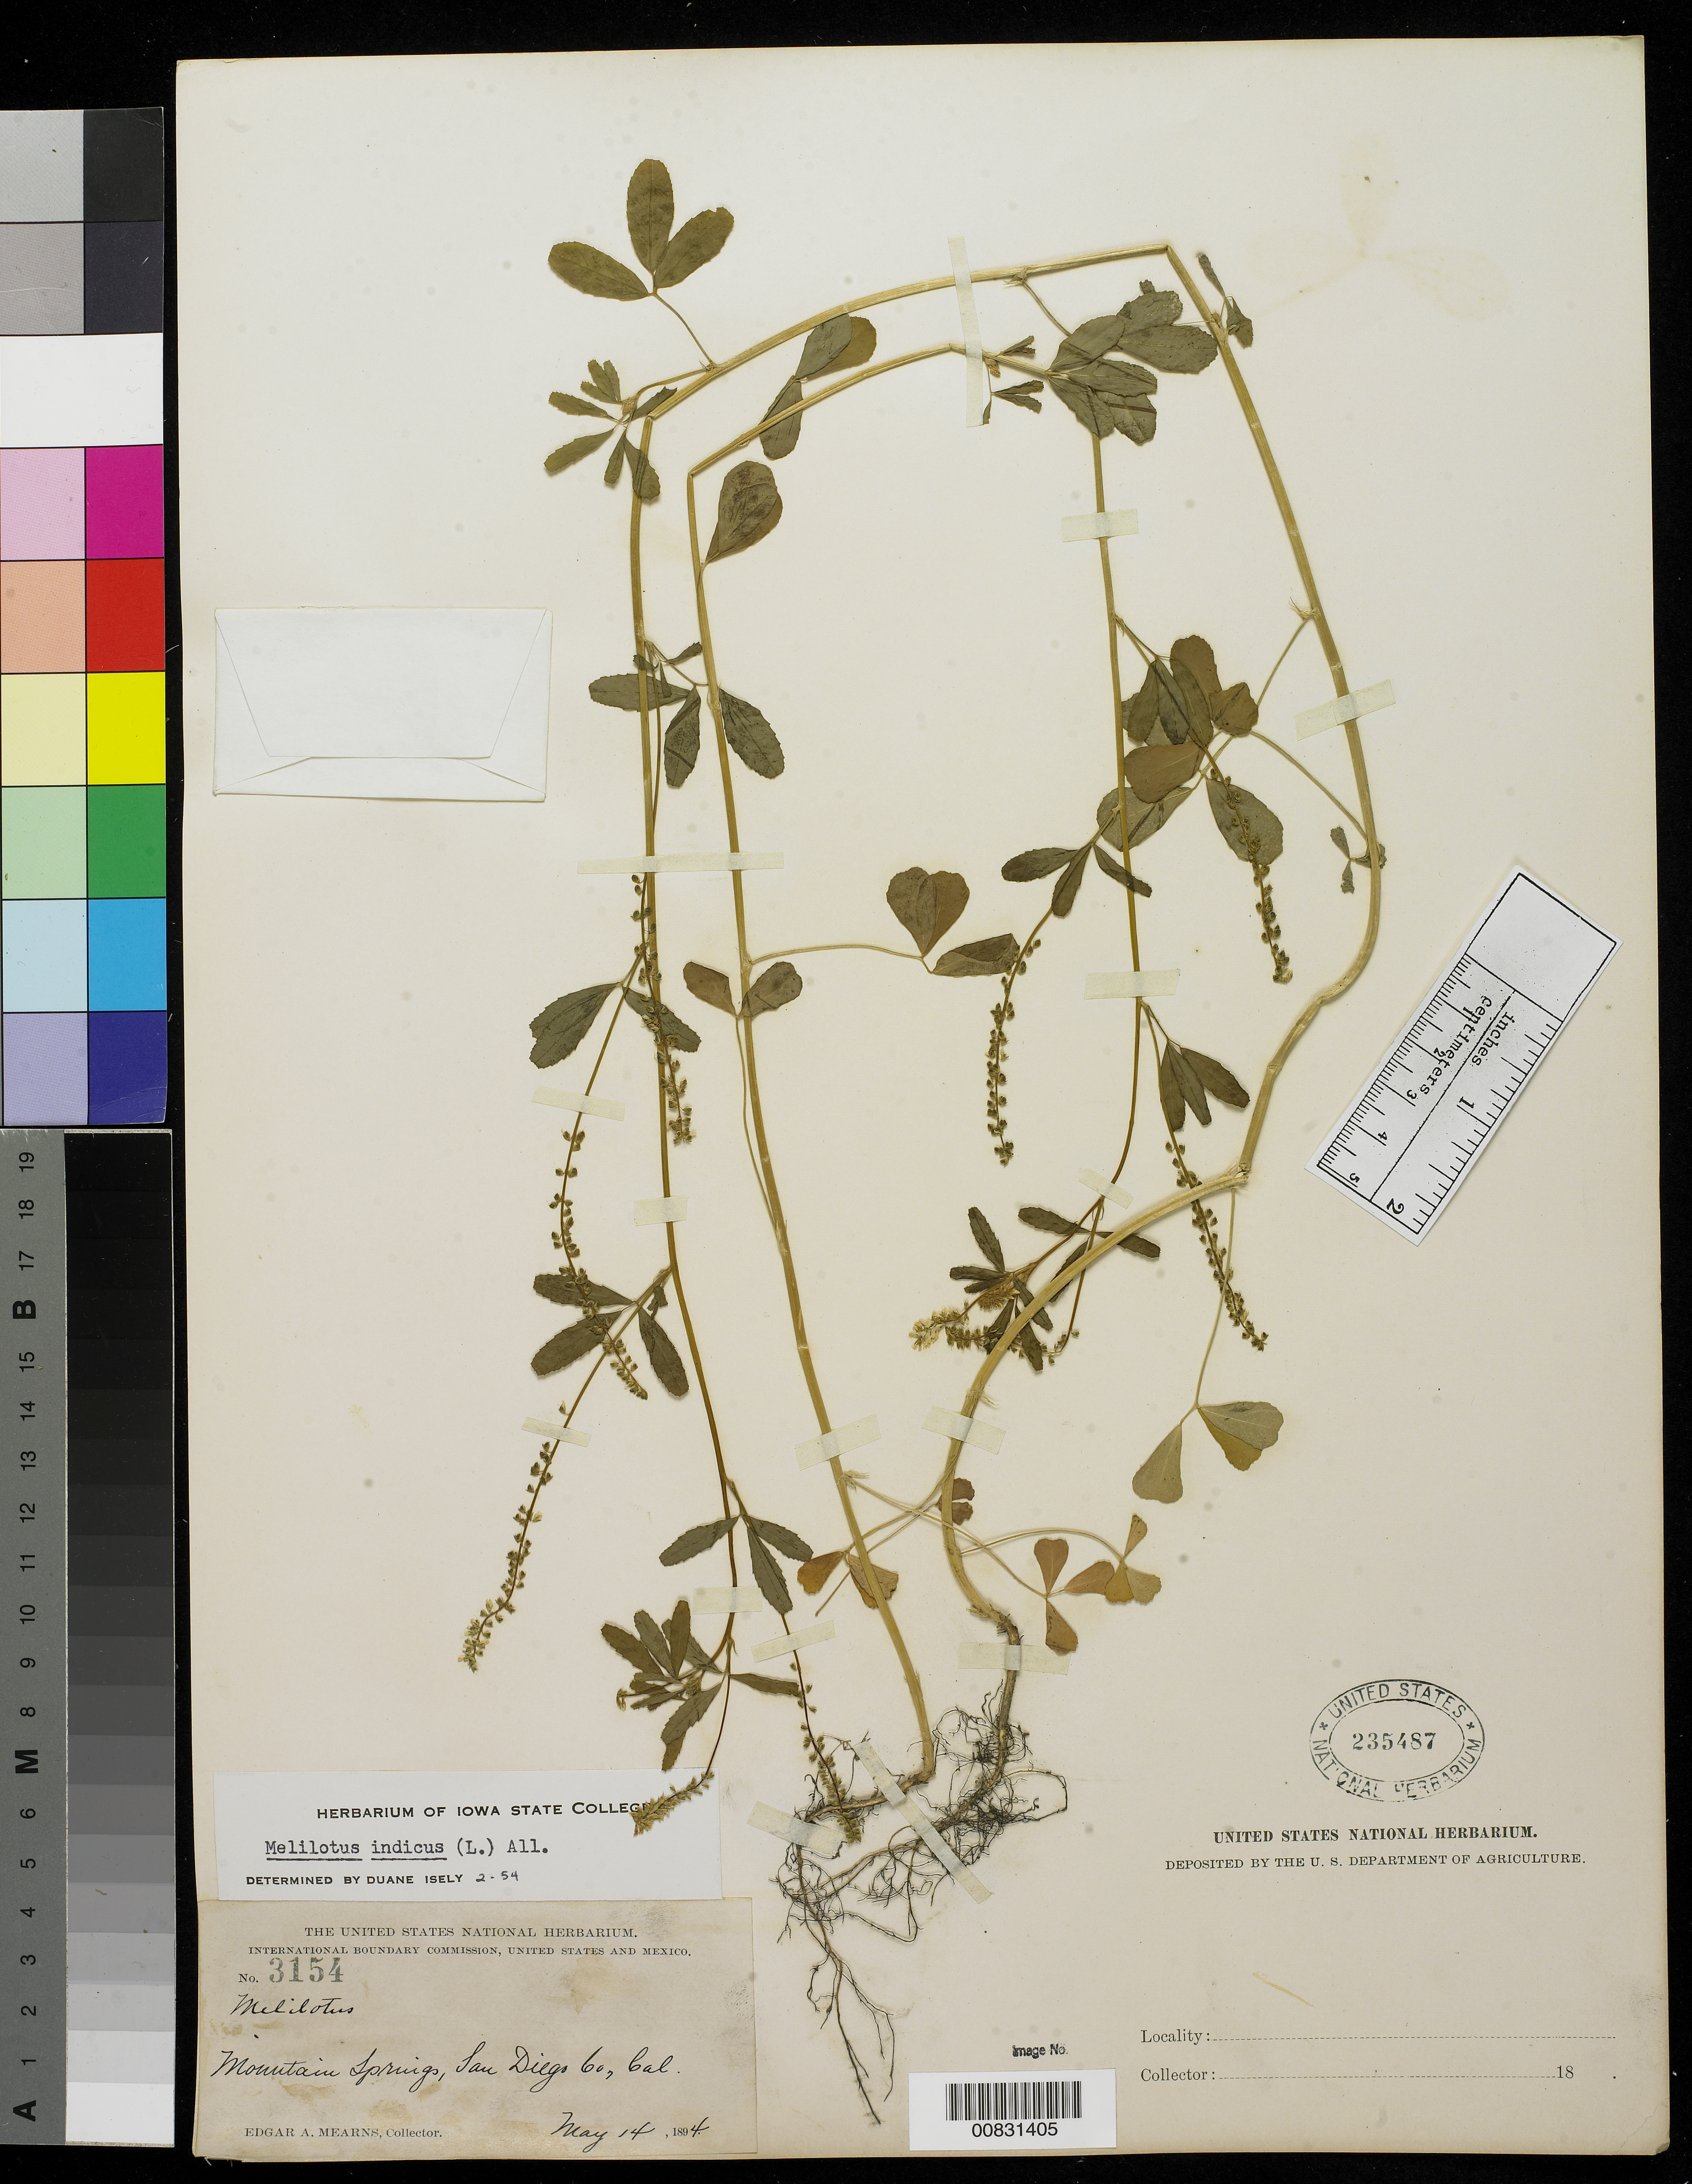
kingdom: Plantae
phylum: Tracheophyta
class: Magnoliopsida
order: Fabales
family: Fabaceae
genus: Melilotus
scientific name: Melilotus indicus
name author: (L.) All.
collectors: E. A. Mearns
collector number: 3154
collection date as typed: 14 May 1894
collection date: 1894-05-14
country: United States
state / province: California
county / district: San Diego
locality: Mountain Springs, San Diego County, California.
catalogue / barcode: US 235487